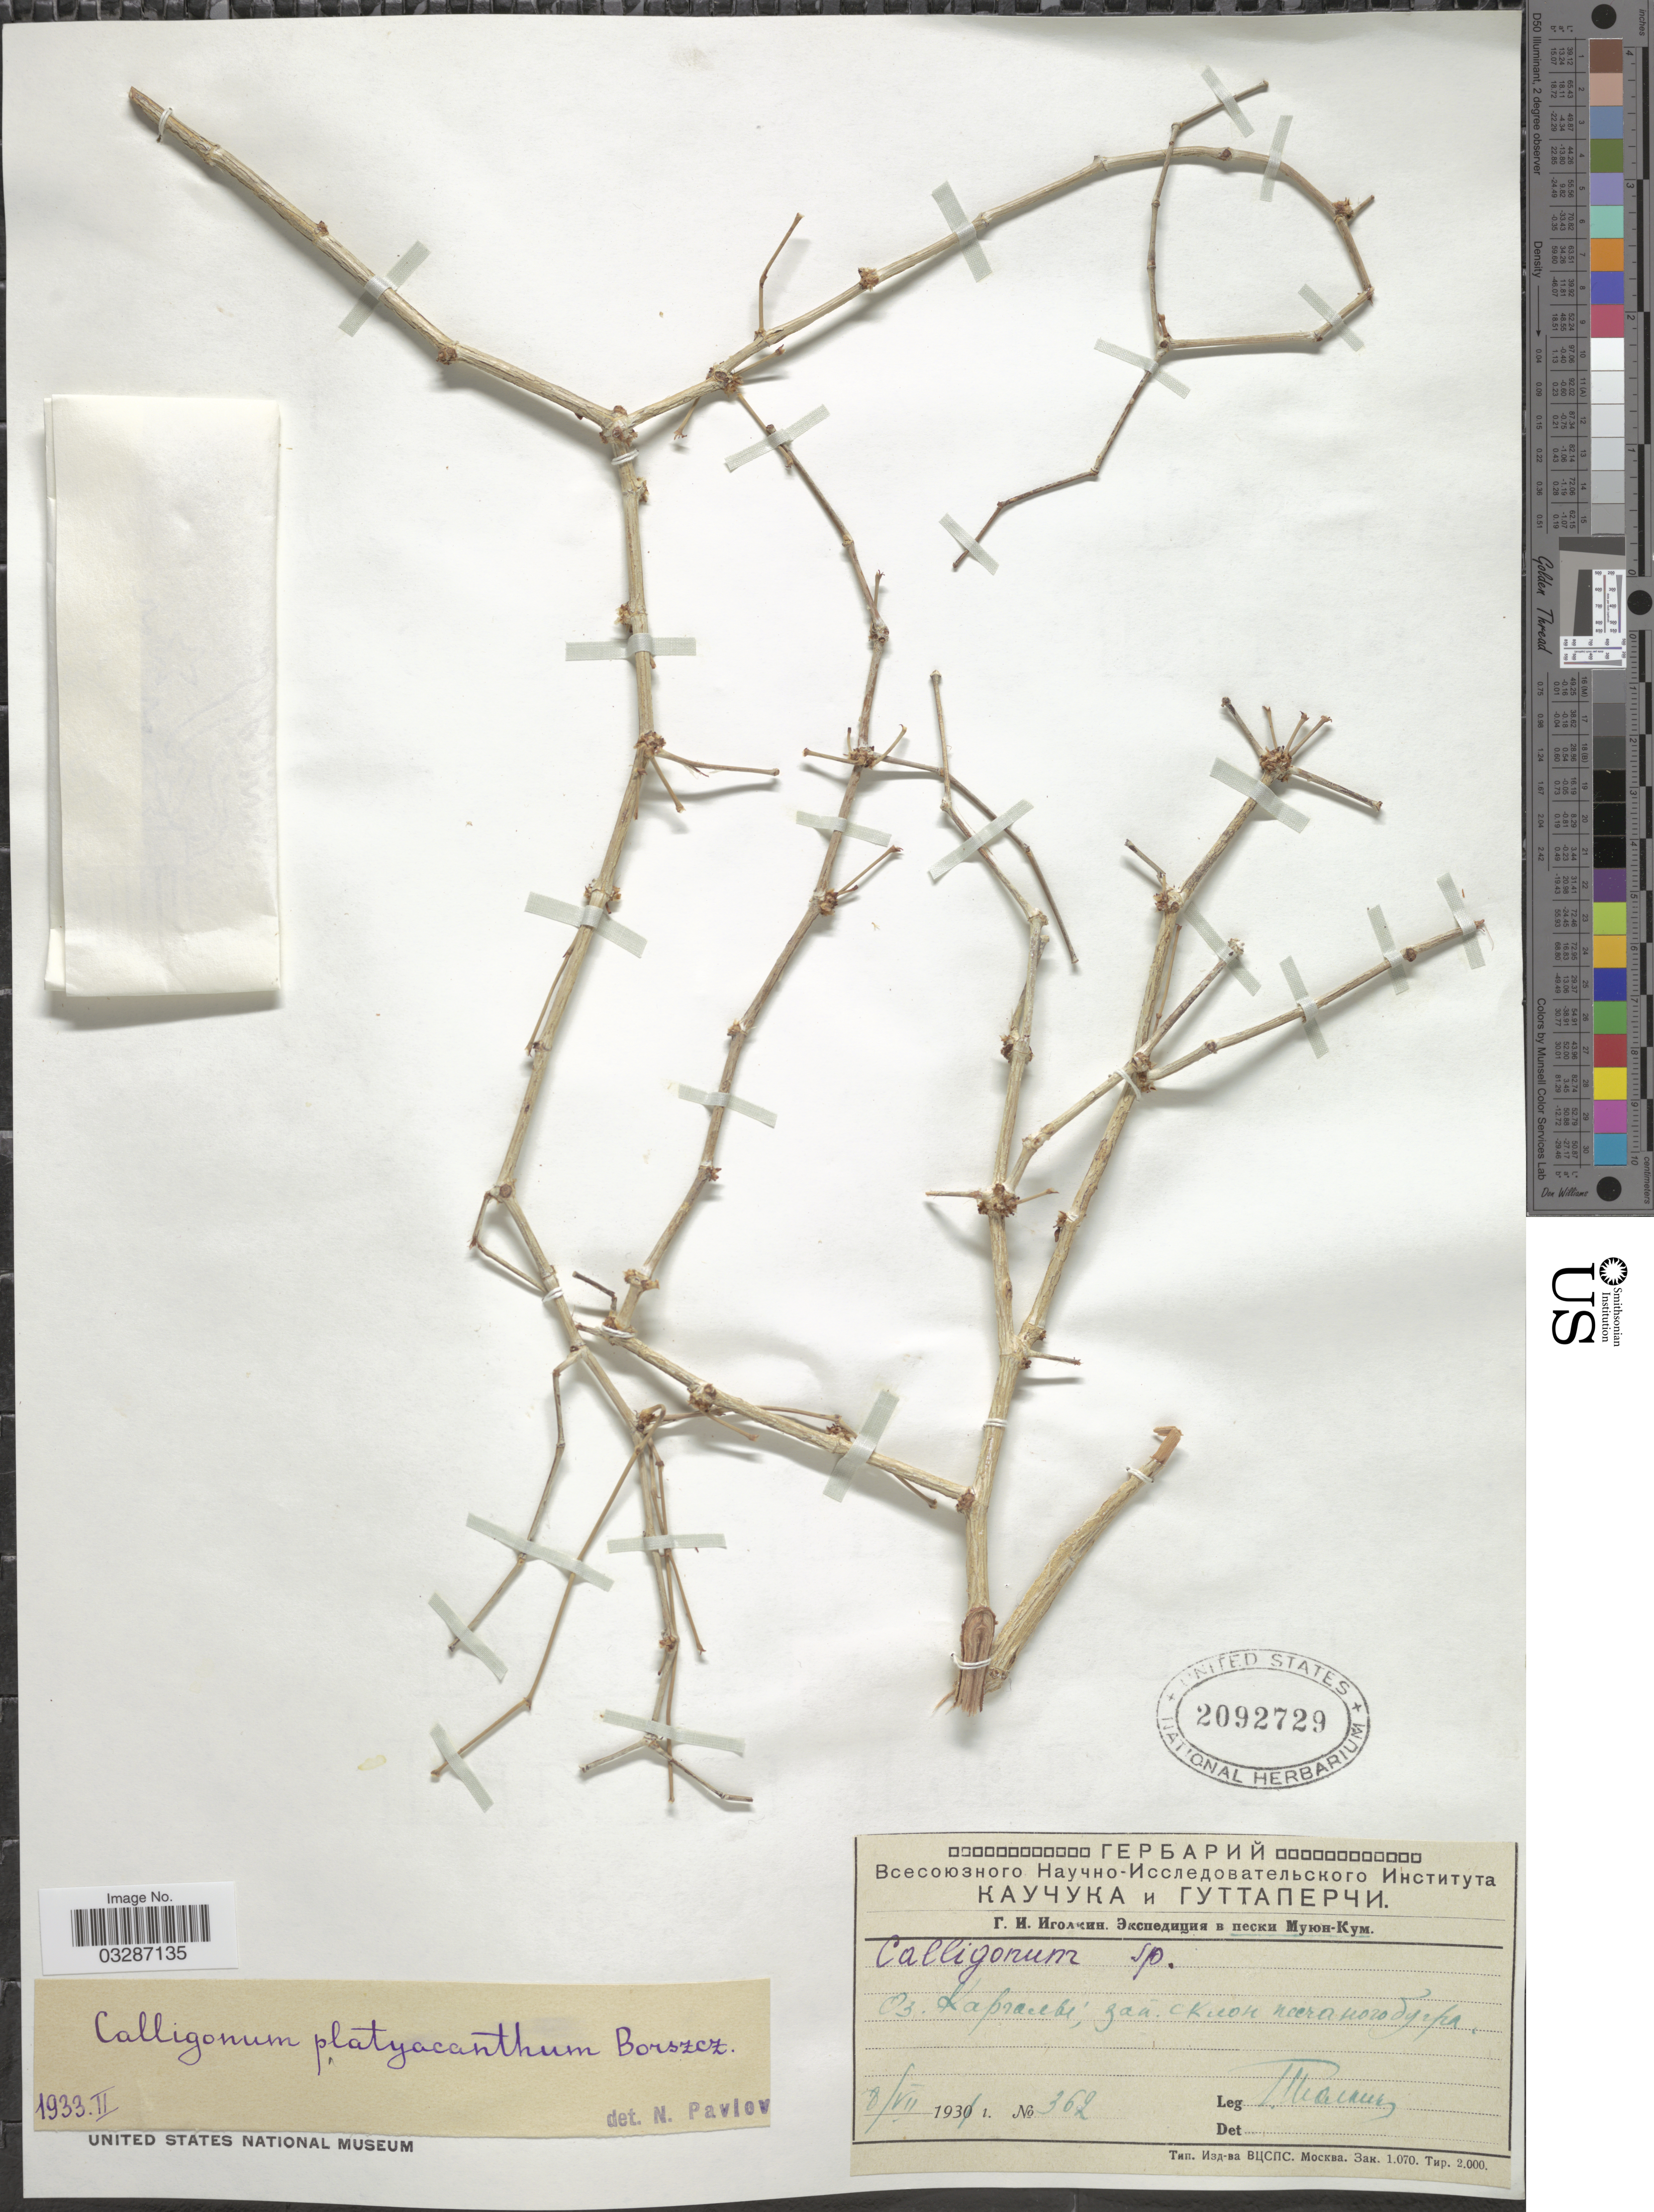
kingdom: Plantae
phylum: Tracheophyta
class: Magnoliopsida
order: Caryophyllales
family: Polygonaceae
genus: Calligonum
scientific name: Calligonum platyacanthum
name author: I.G. Borshch.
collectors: G. Igolkin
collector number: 362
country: Kazakhstan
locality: Desert Muyun-Kum, Lake Kargaly.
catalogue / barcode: US 20972729